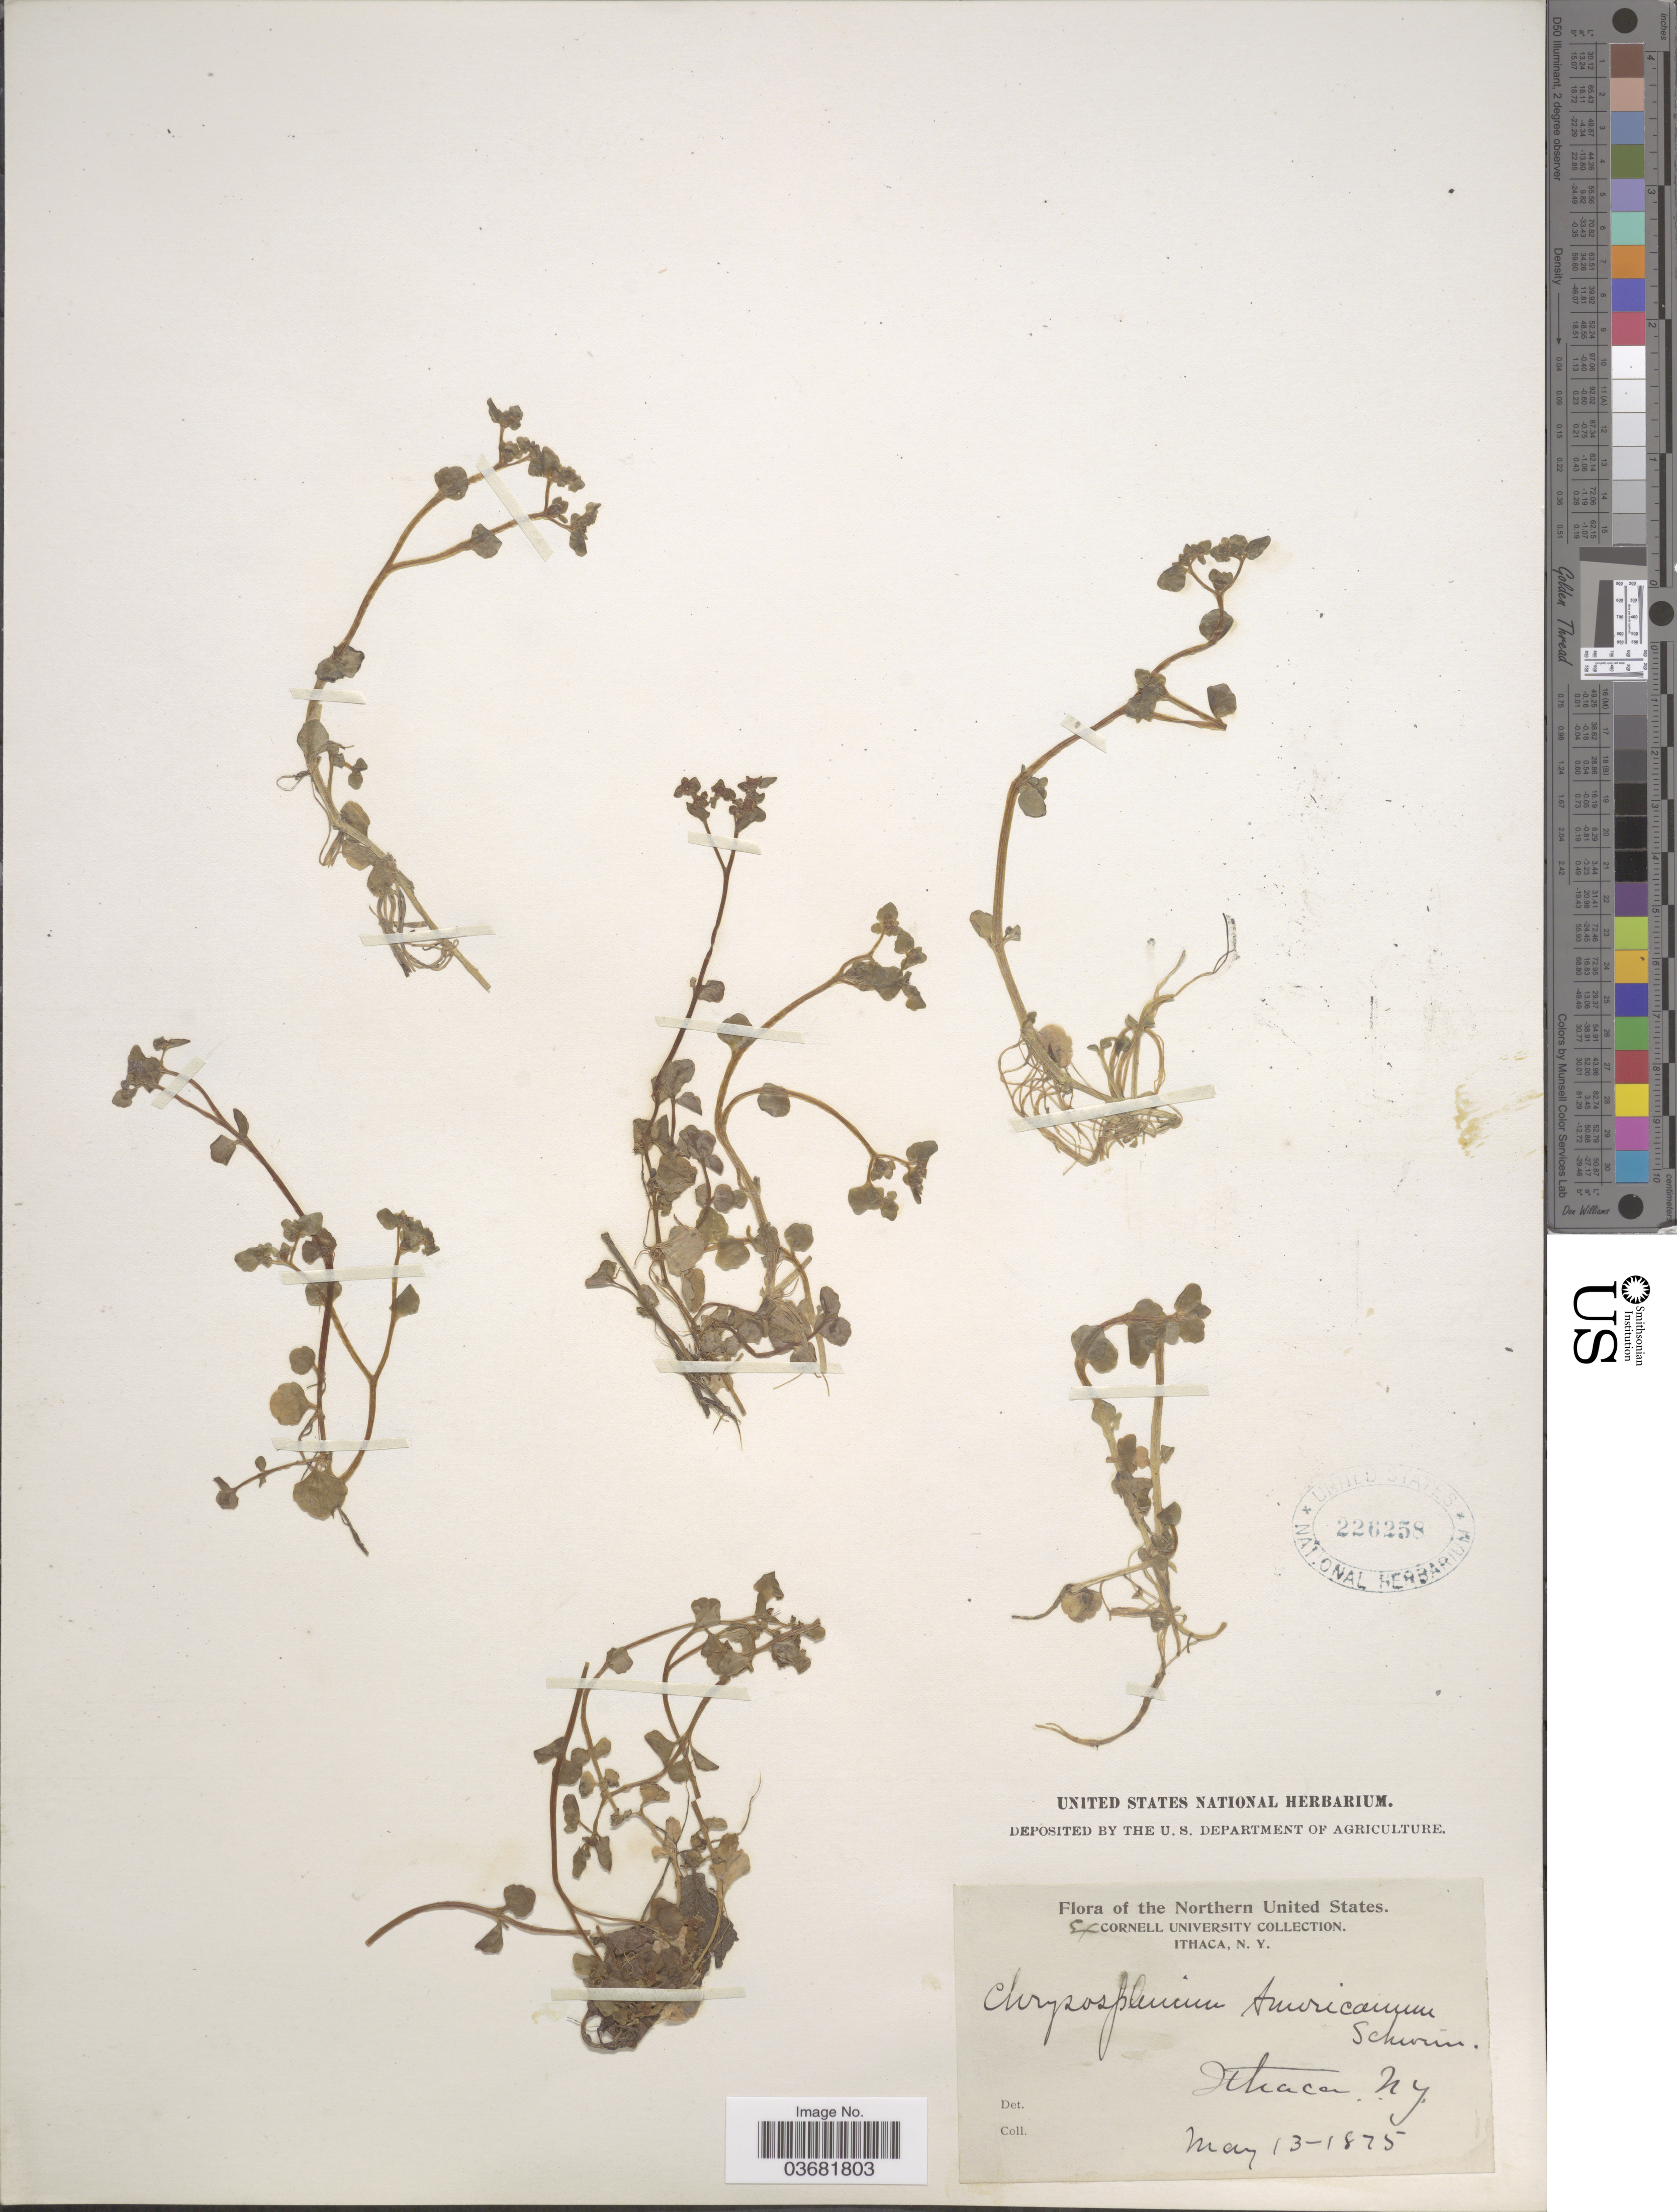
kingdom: Plantae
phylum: Tracheophyta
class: Magnoliopsida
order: Saxifragales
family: Saxifragaceae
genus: Chrysosplenium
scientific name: Chrysosplenium americanum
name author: Schwein.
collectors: ex herb. Cornell University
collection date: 1875-05-13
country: United States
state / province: New York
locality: The Northern United States. Ithaca.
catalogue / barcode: US 226258